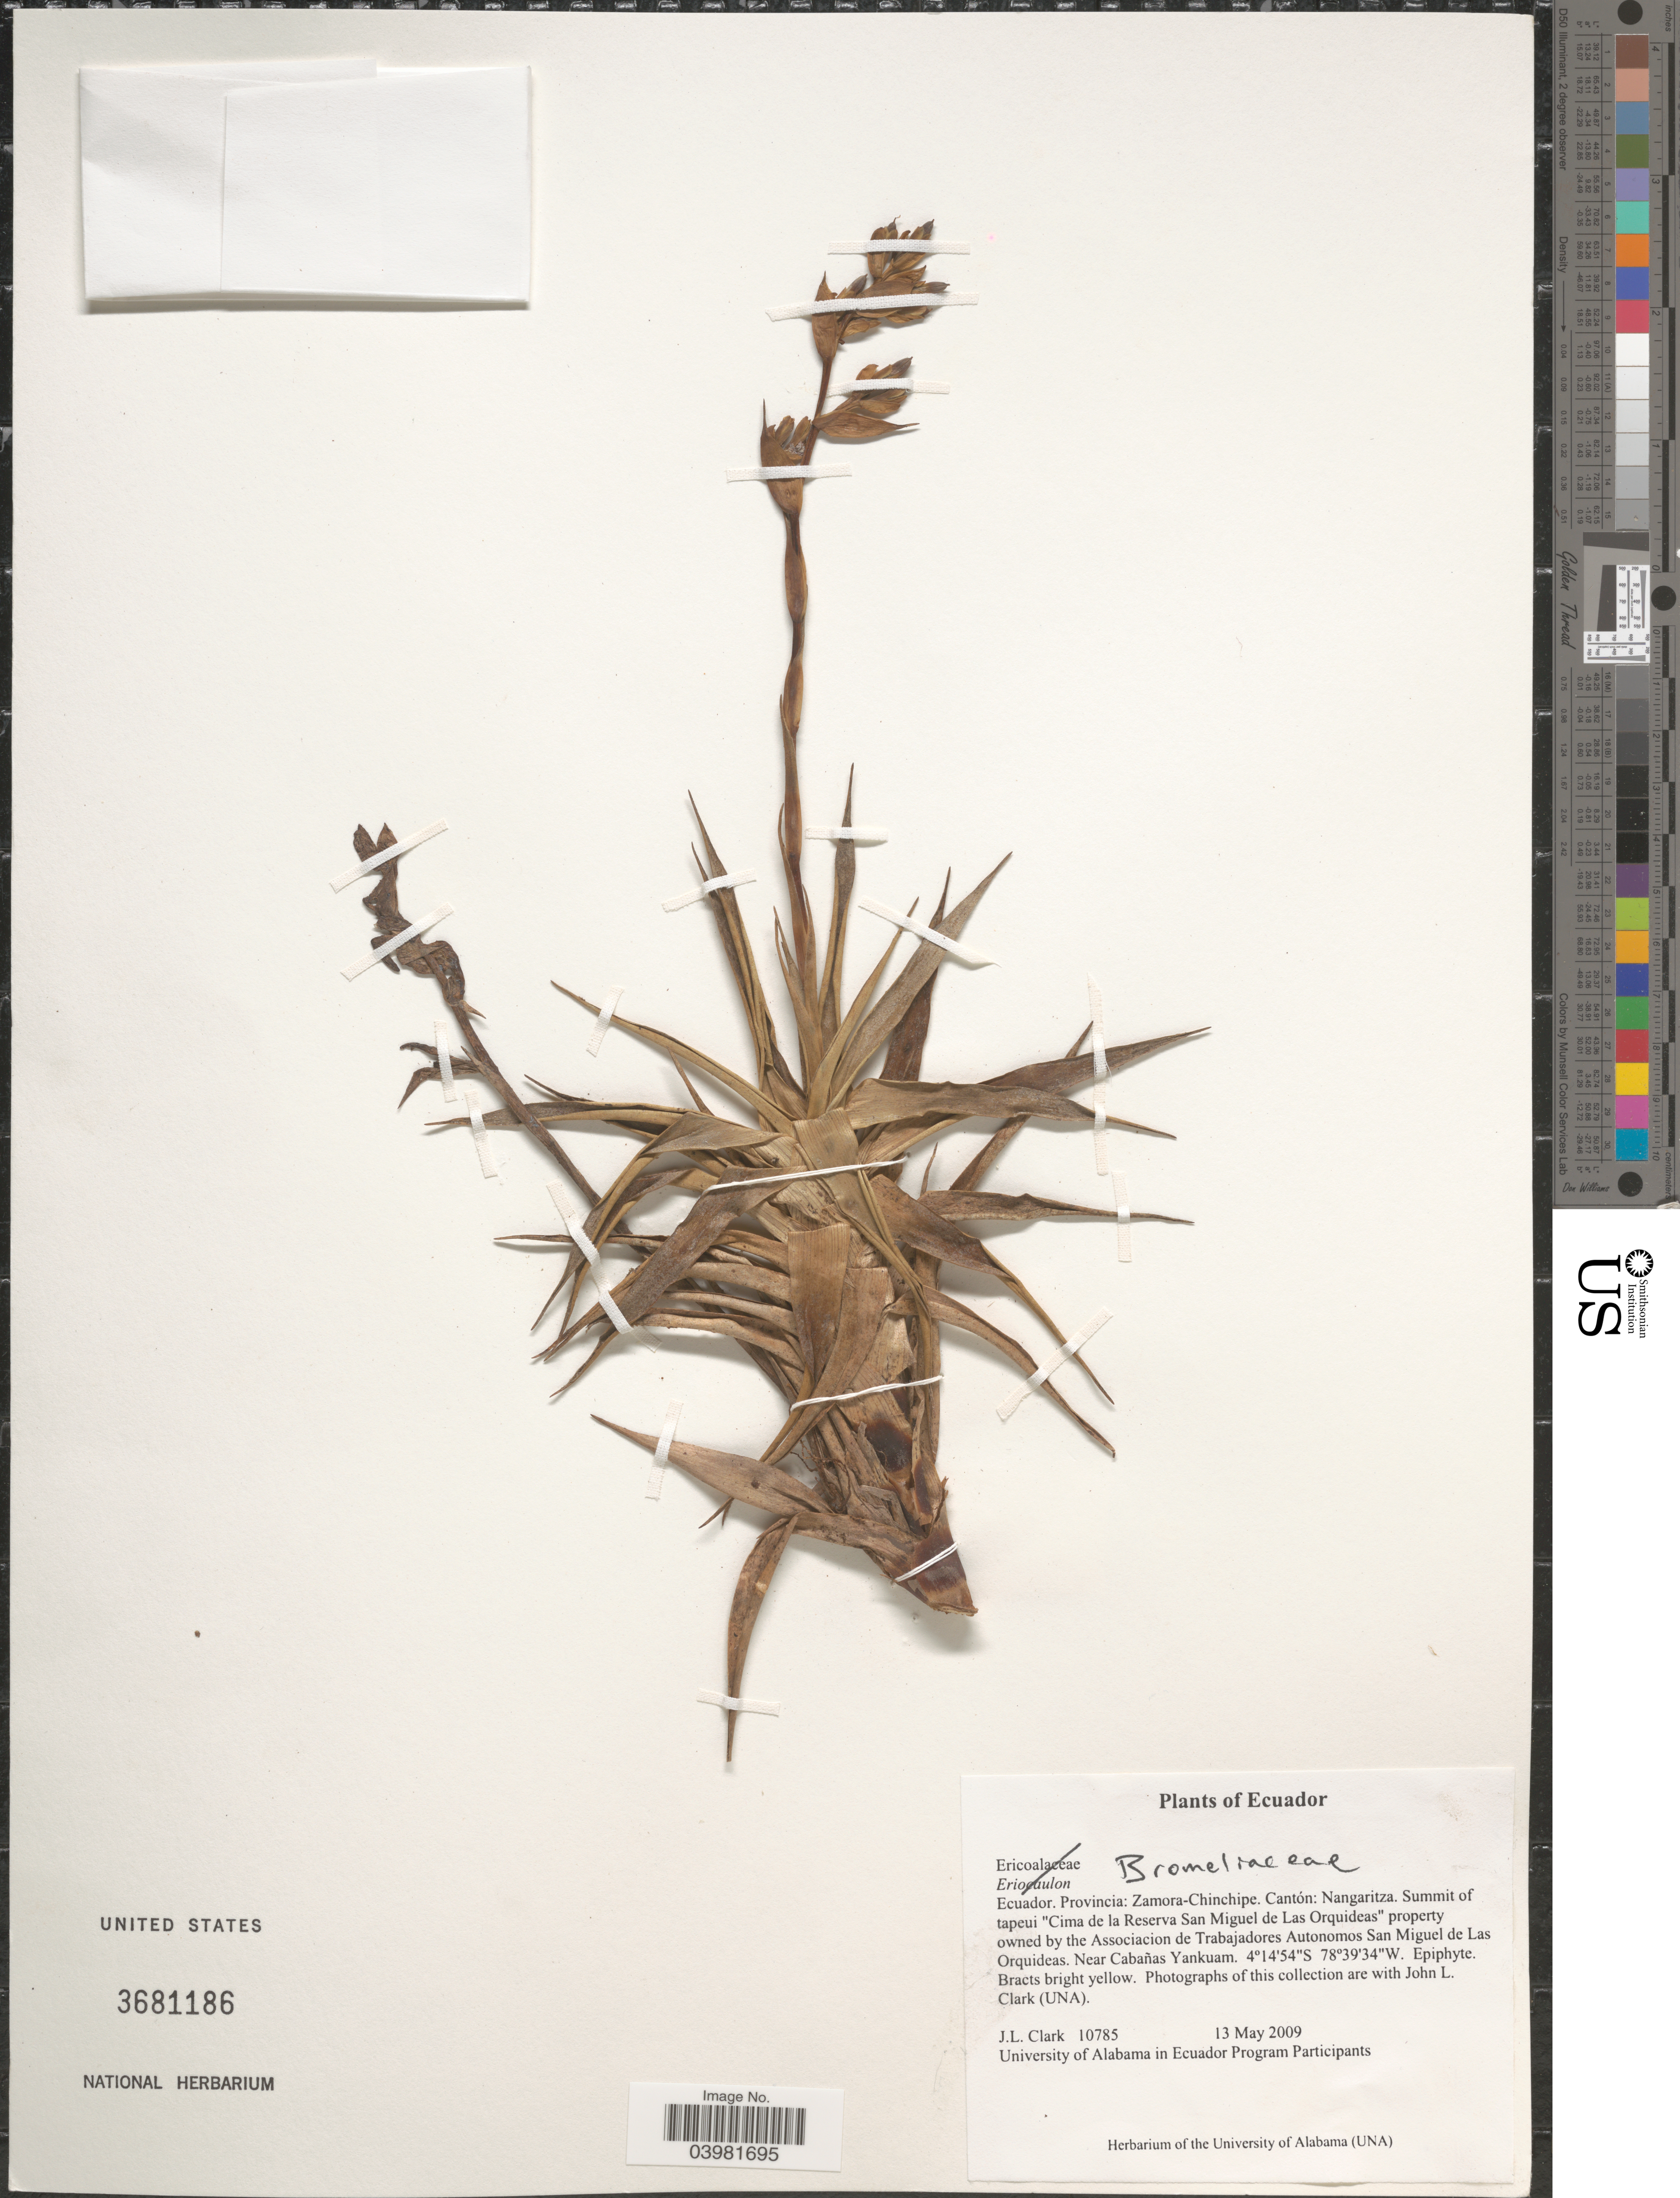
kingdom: Plantae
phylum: Tracheophyta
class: Liliopsida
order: Poales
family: Bromeliaceae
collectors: J. L. Clark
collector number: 10785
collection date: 2009-05-13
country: Ecuador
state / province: Zamora-Chinchipe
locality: Cantón: Nangaritza. Summit of tapeui "Cima de la Reserva San Miguel de las Orquideas" property owned by the Association de Trabajadores Autonomos San Miguel de Las Orquideas. Near Cabañas Yankuam.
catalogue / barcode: US 3681186